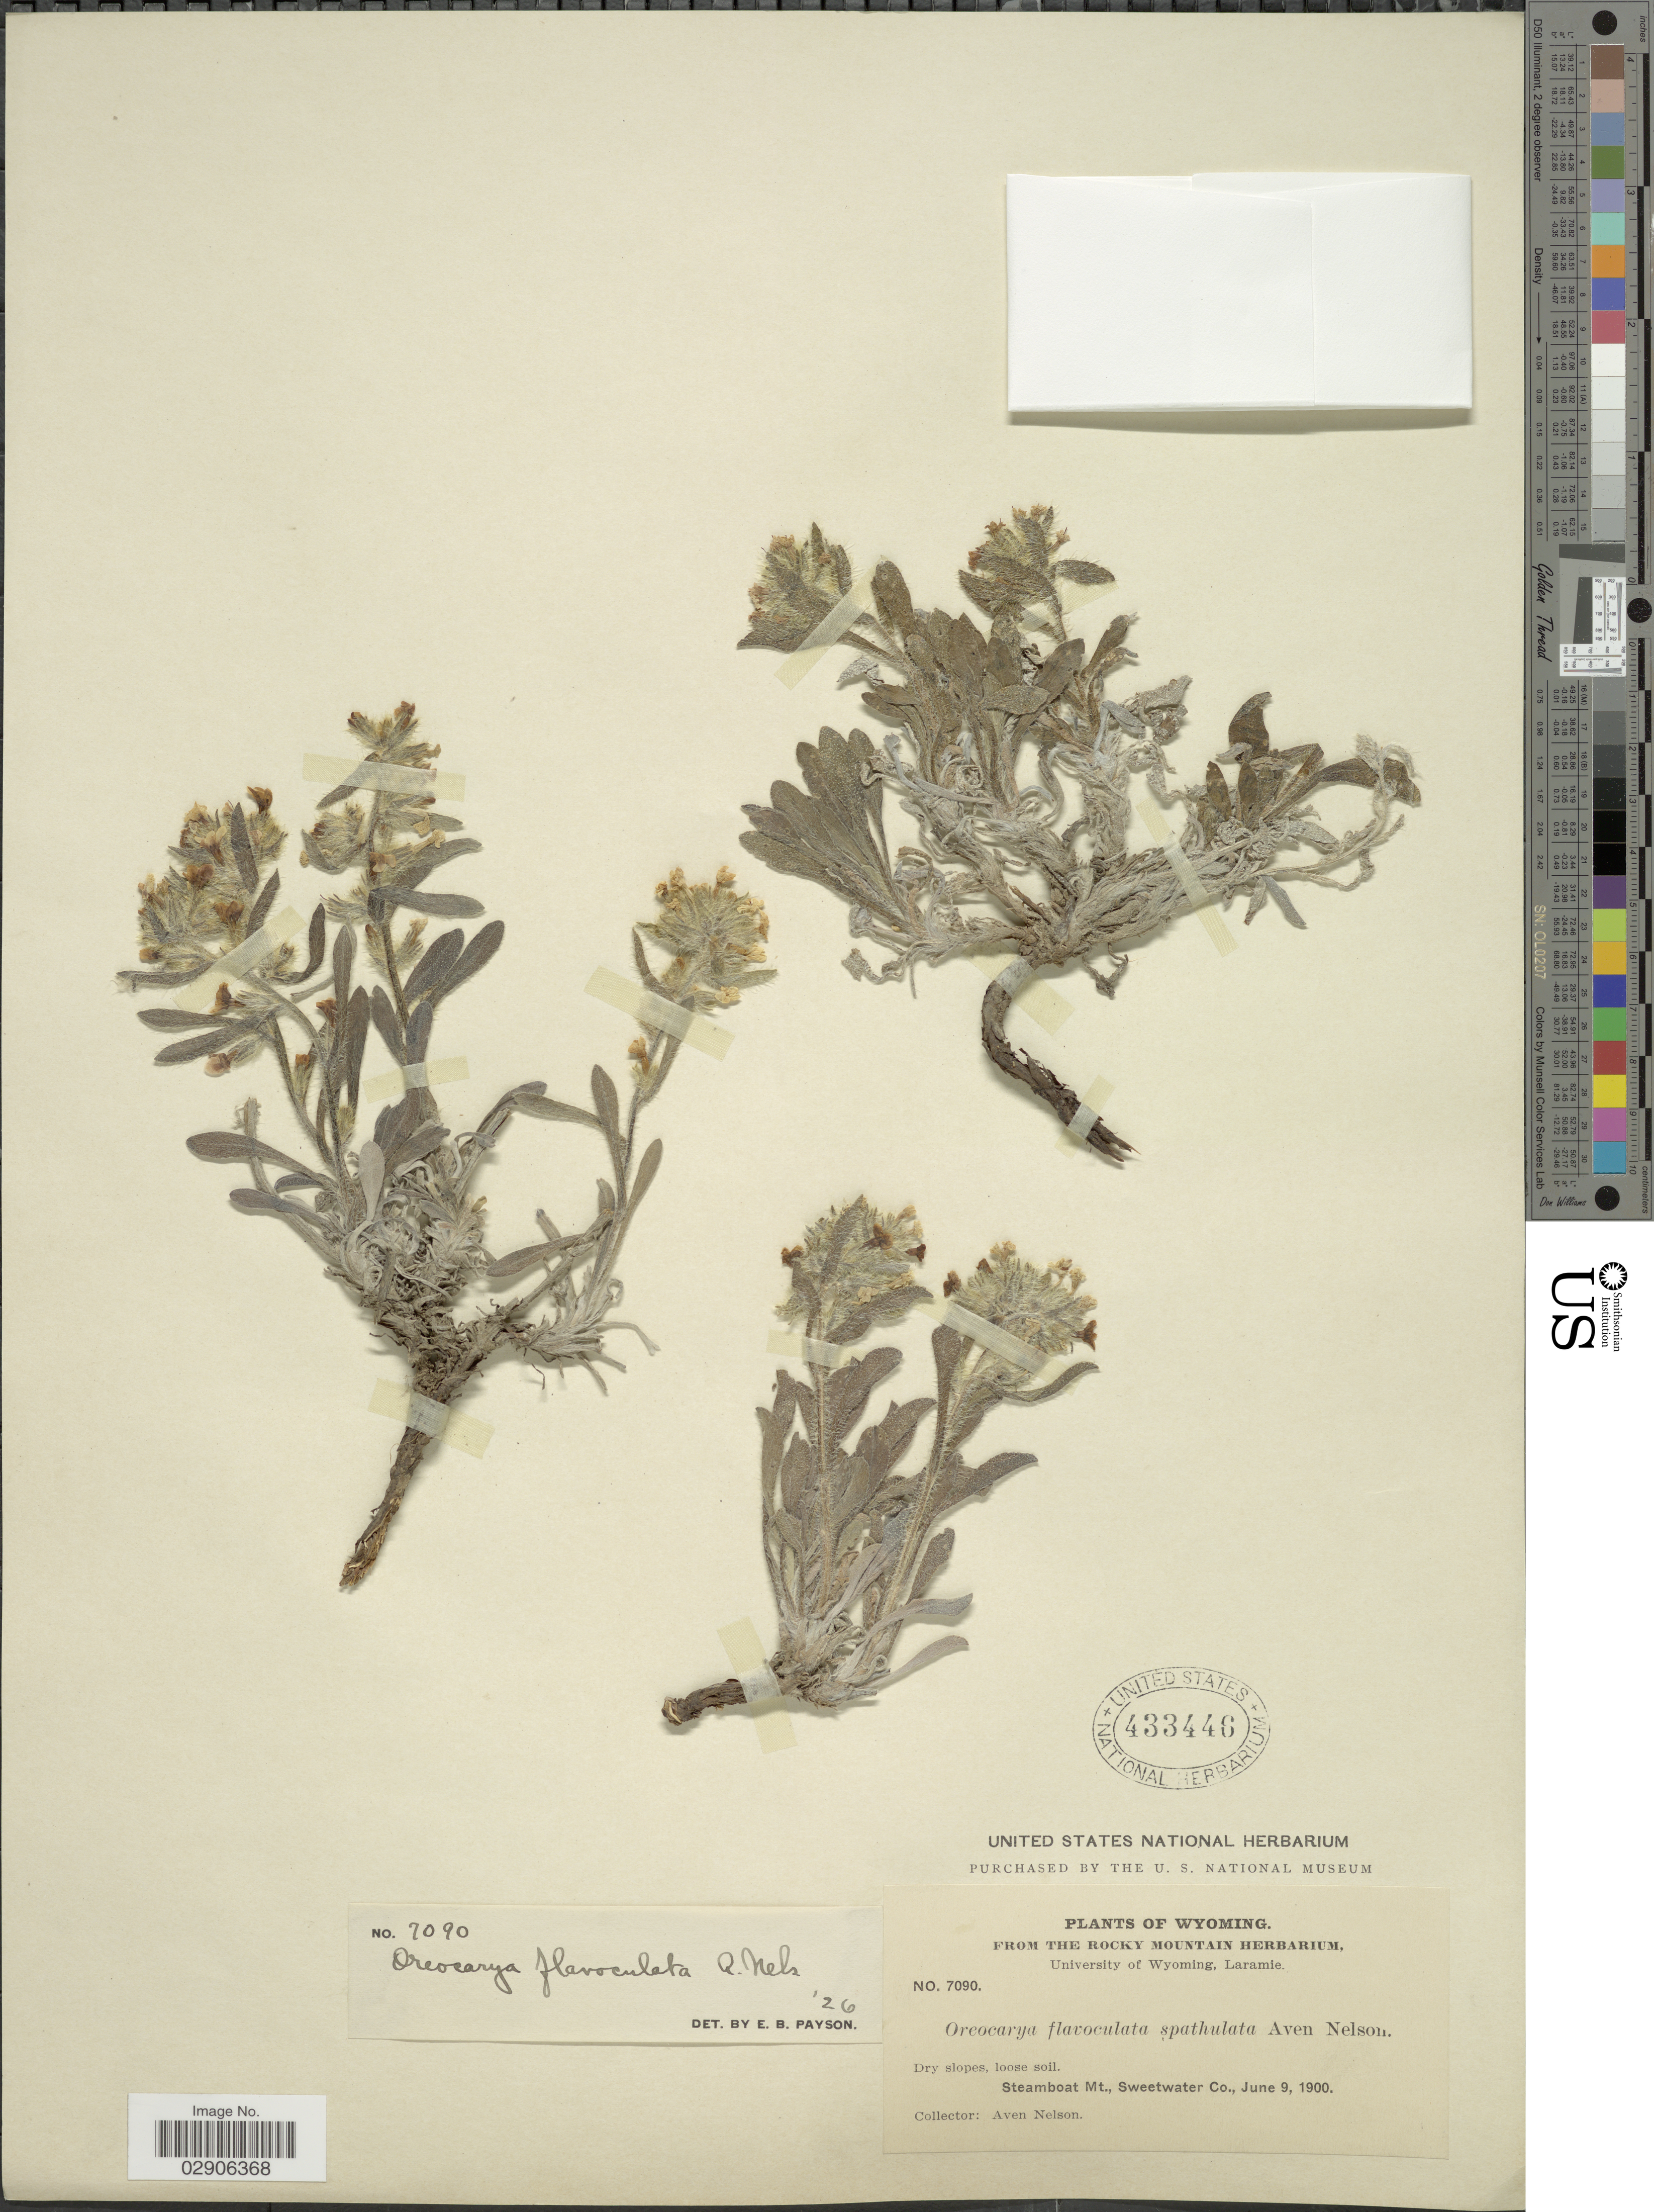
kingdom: Plantae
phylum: Tracheophyta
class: Magnoliopsida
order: Boraginales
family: Boraginaceae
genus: Cryptantha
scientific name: Cryptantha flavoculata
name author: (A. Nelson) Payson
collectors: A. Nelson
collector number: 7090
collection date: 1900-06-09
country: United States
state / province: Wyoming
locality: Steamboat Mt., Sweetwater Co.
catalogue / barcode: US 433446